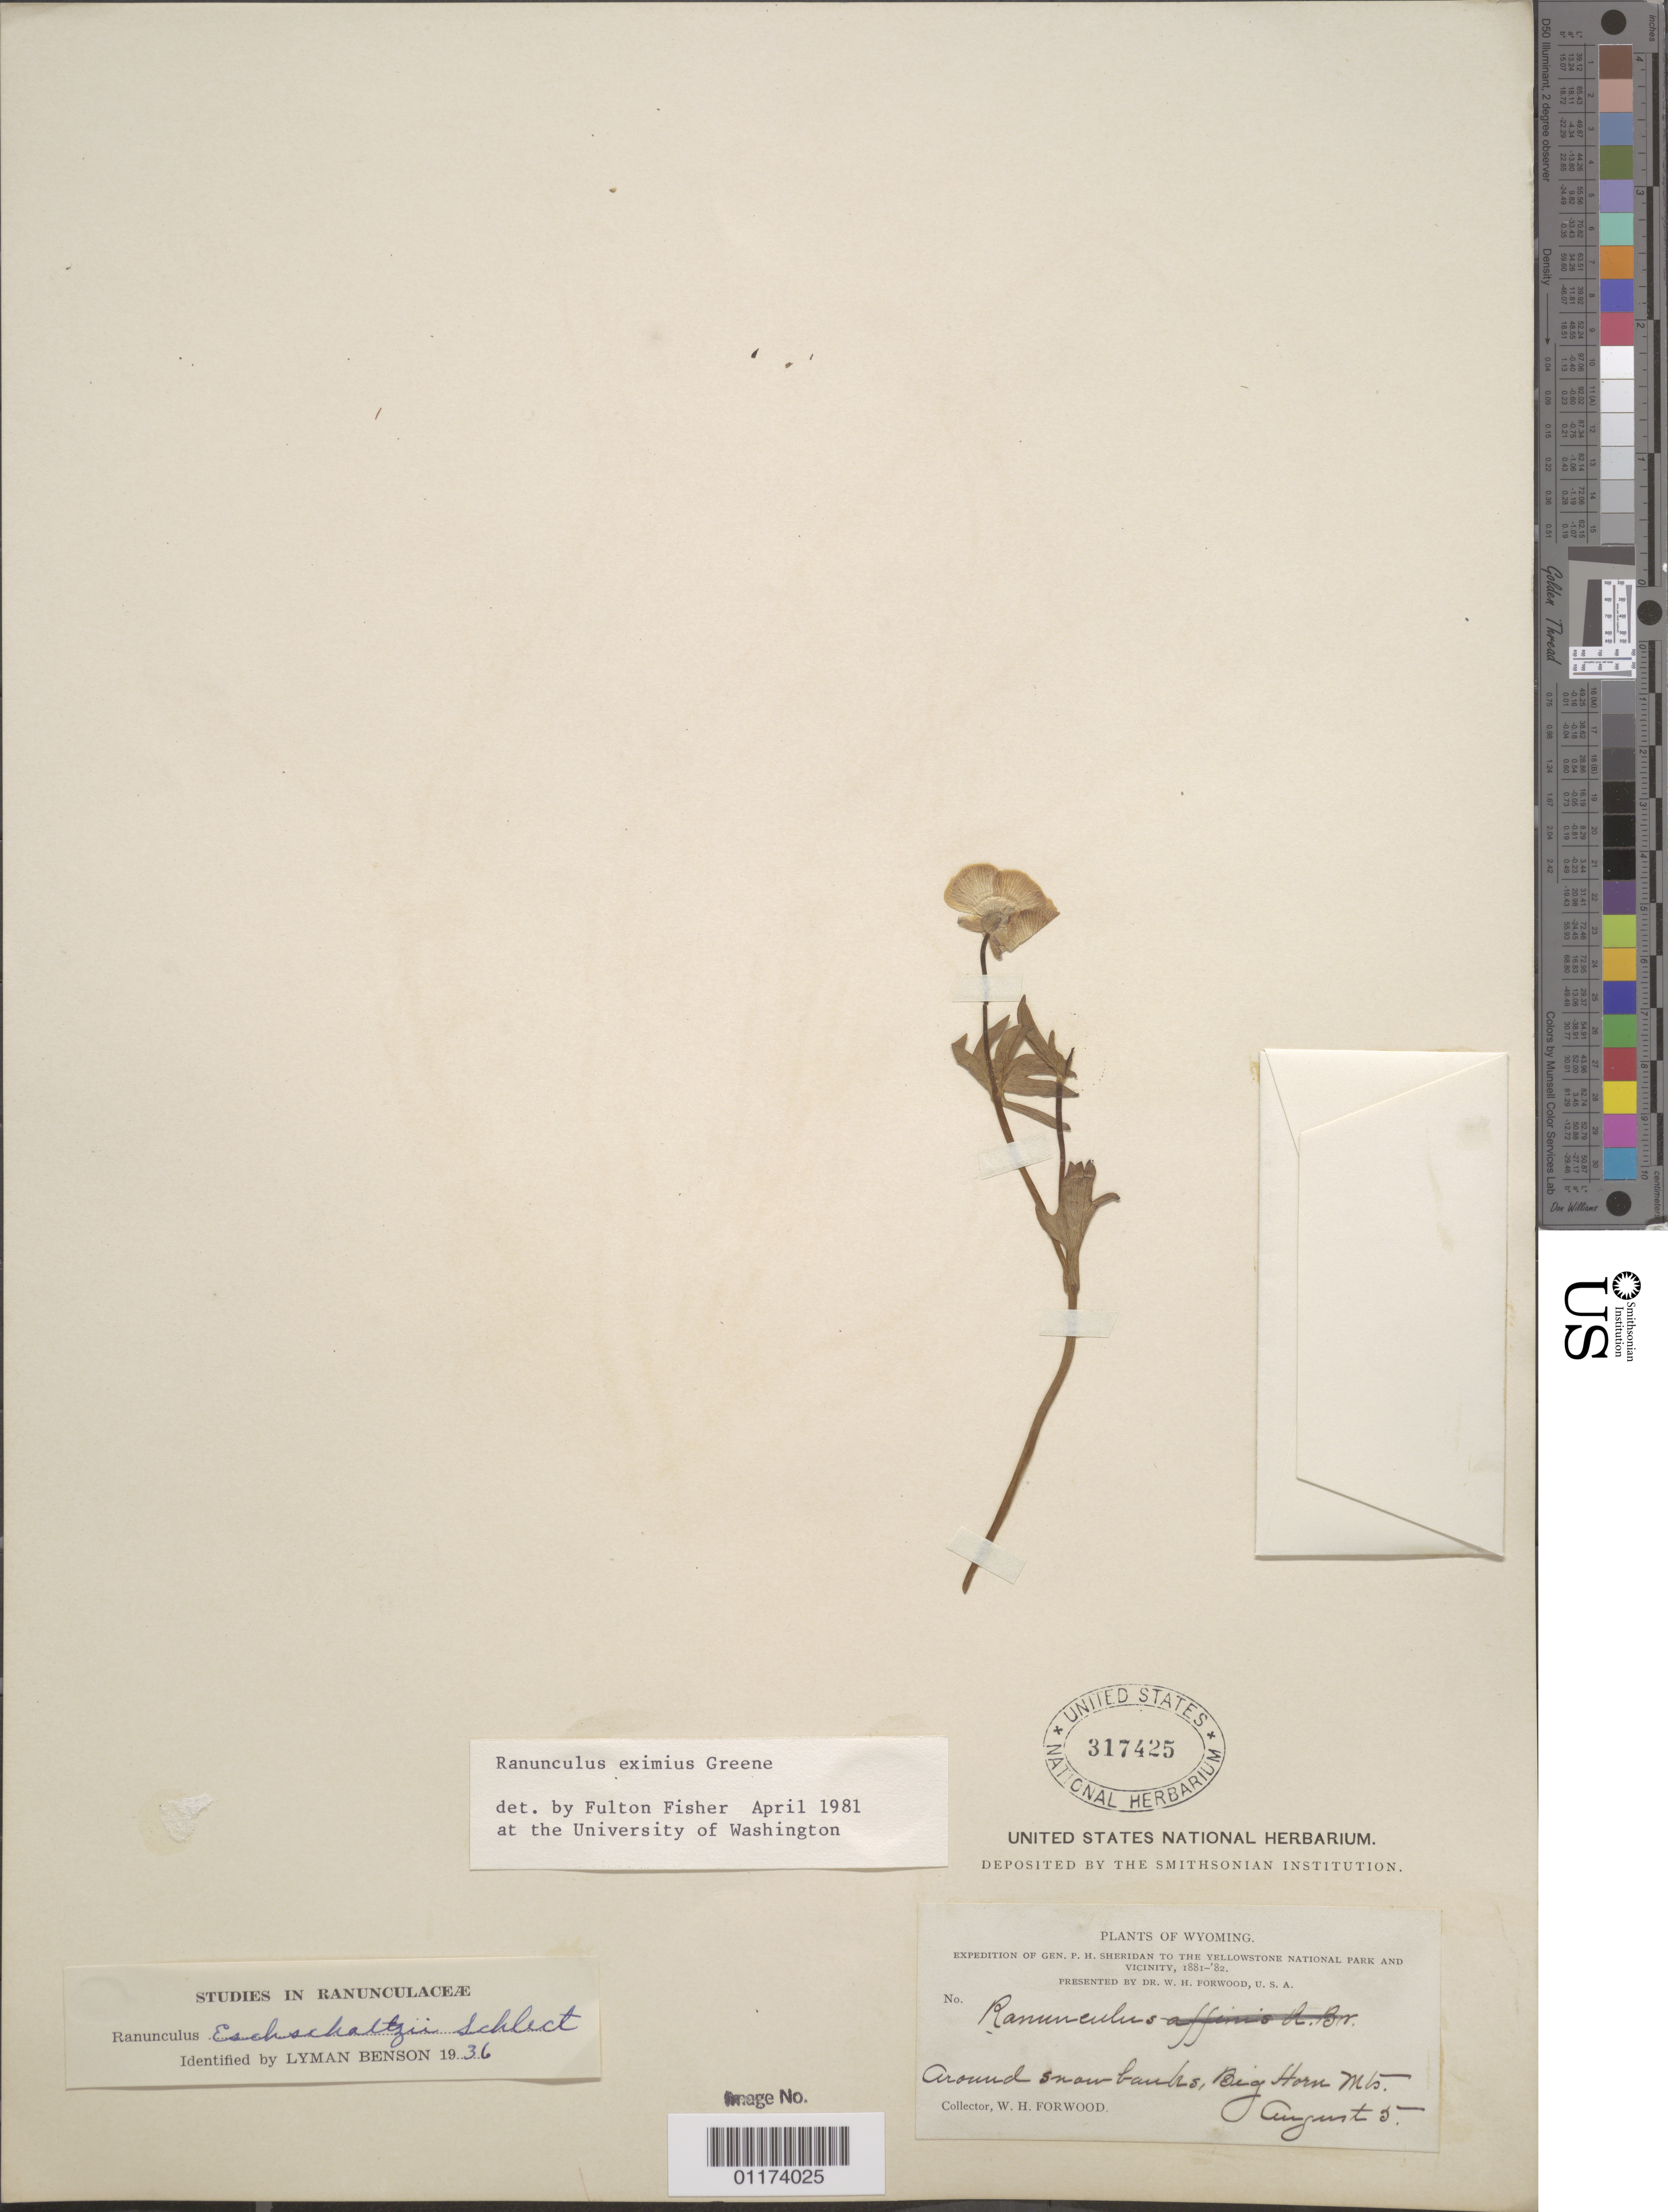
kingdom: Plantae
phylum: Tracheophyta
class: Magnoliopsida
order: Ranunculales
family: Ranunculaceae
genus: Ranunculus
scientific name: Ranunculus eximius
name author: Greene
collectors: W. Forwood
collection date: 1881-08-05 or 1882-08-05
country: United States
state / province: Wyoming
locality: Big Horn Mountains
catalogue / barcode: US 317425